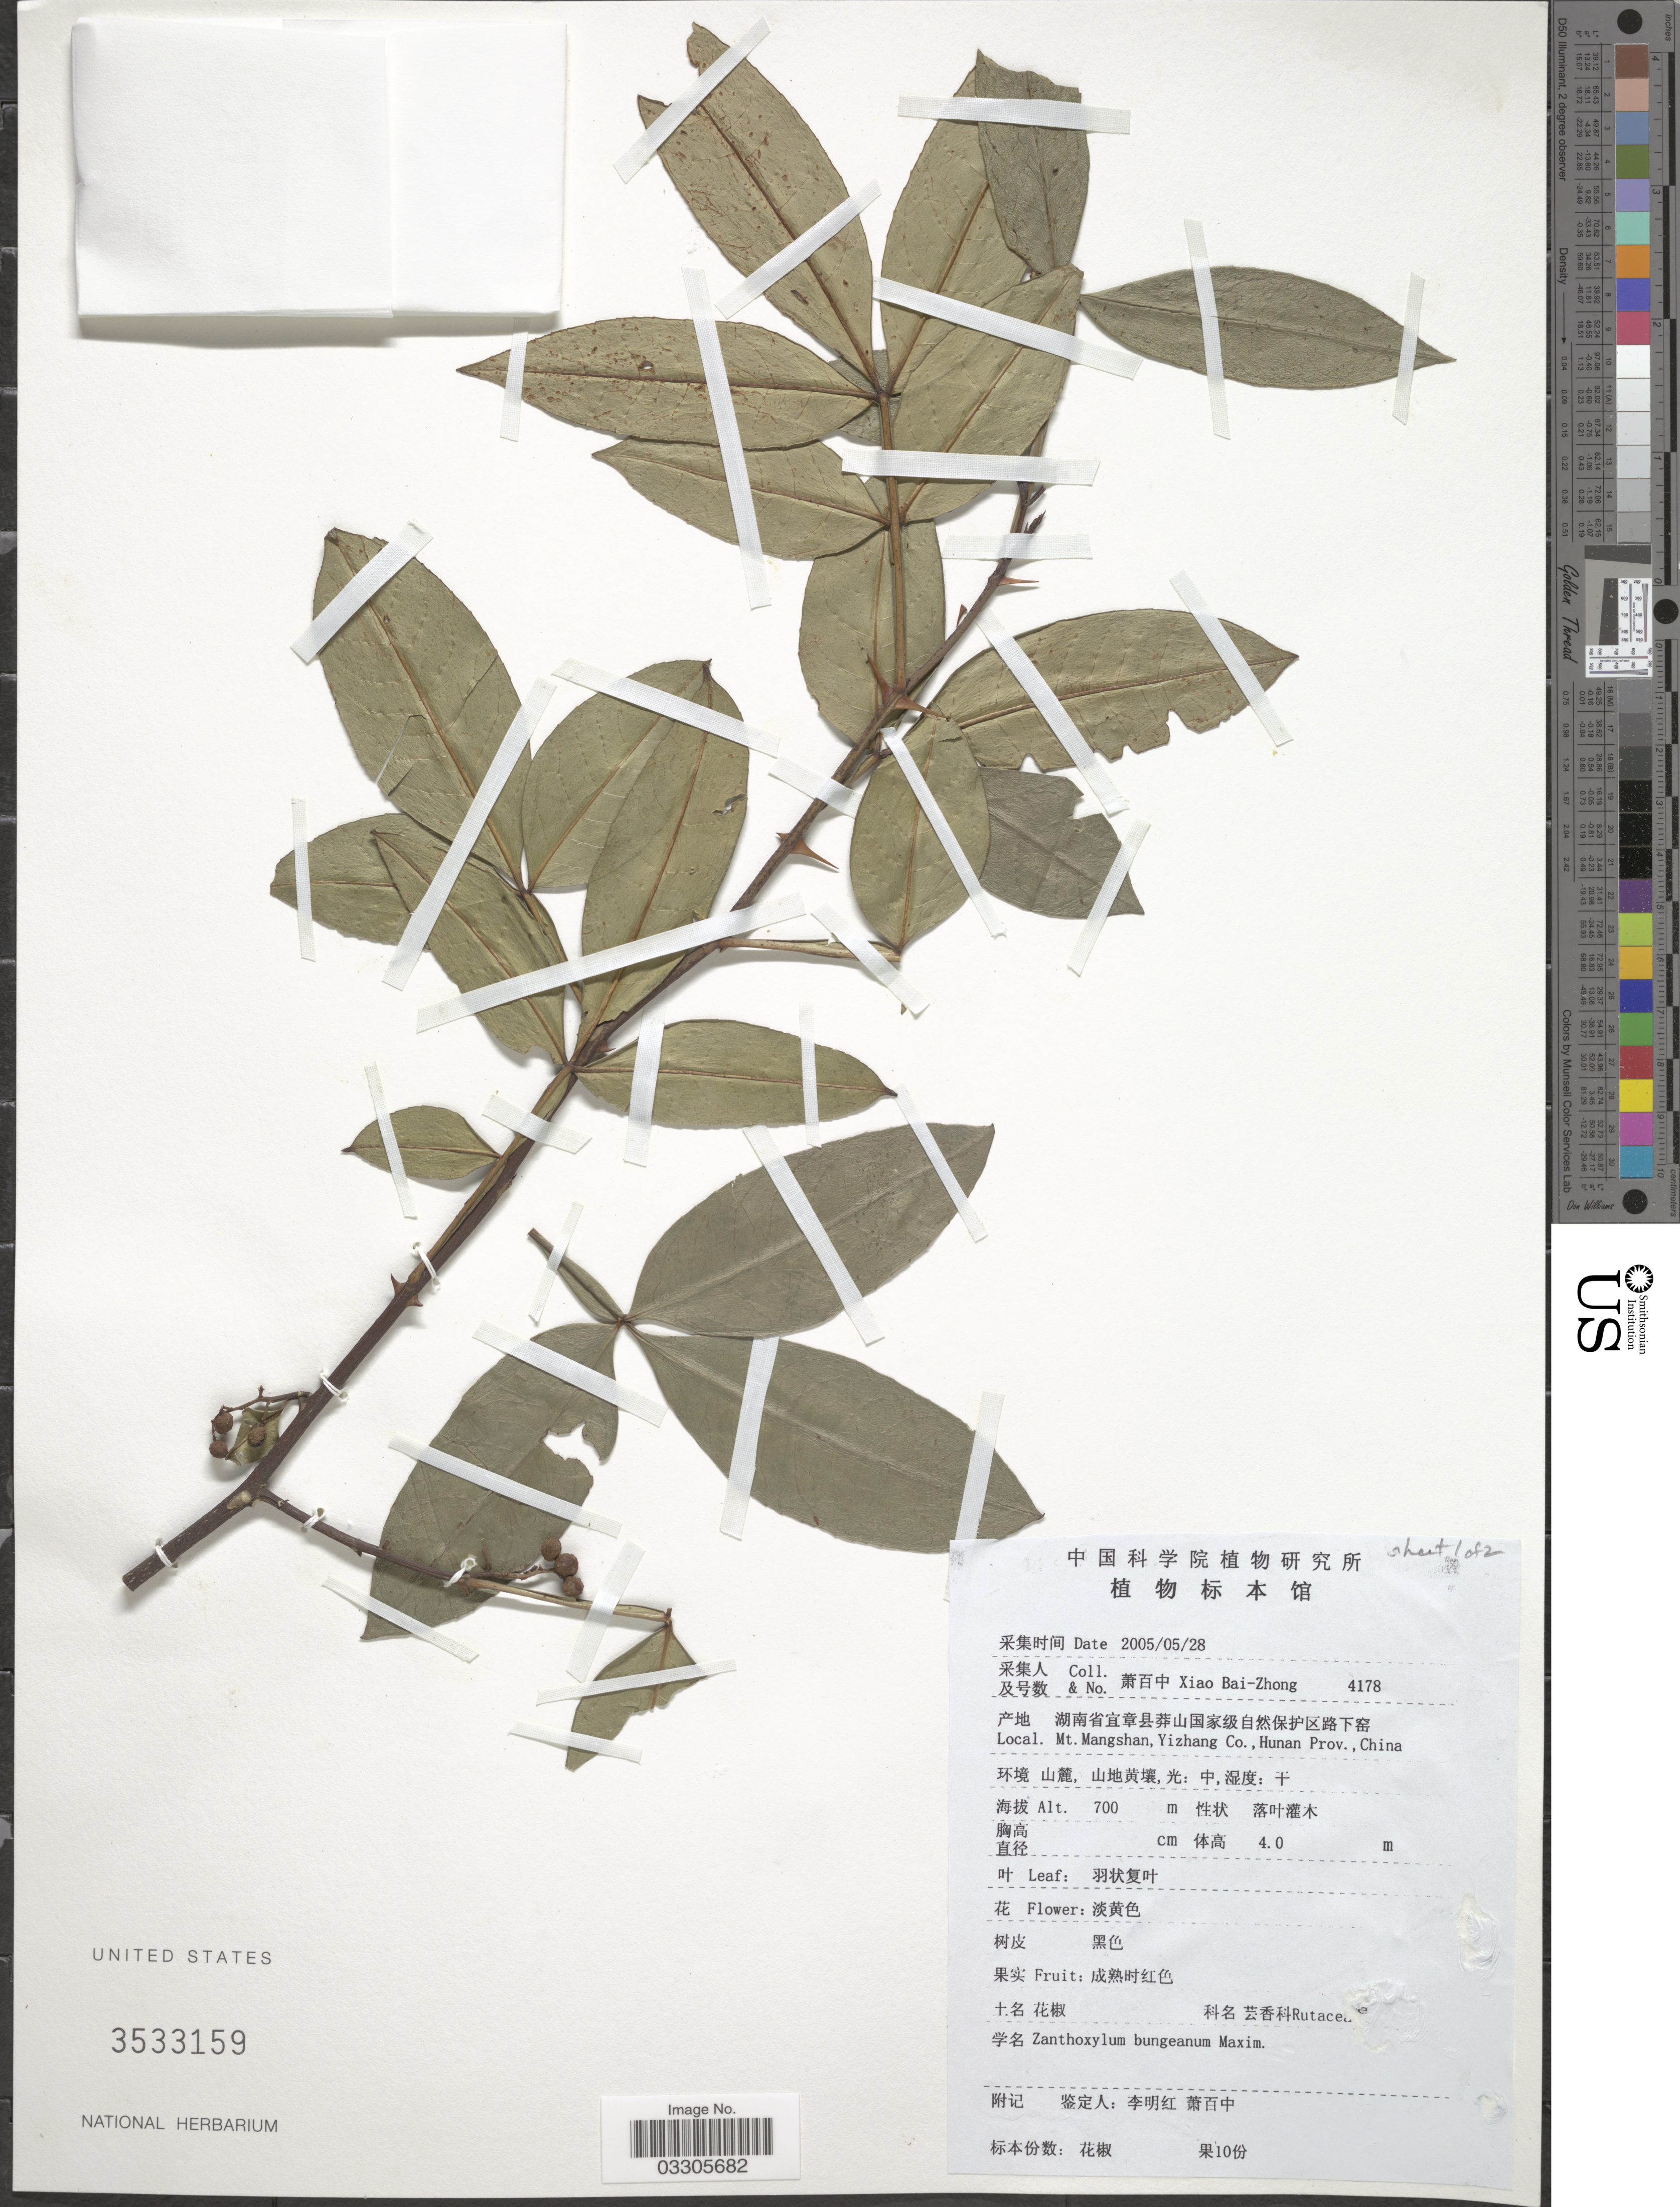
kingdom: Plantae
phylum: Tracheophyta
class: Magnoliopsida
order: Sapindales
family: Rutaceae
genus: Zanthoxylum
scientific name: Zanthoxylum bungeanum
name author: Maxim.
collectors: B. Z. Xiao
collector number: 4178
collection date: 2005-05-28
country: China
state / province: Hunan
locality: Mt. Mangshan, Yizhang Co.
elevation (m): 700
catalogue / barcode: US 3533159